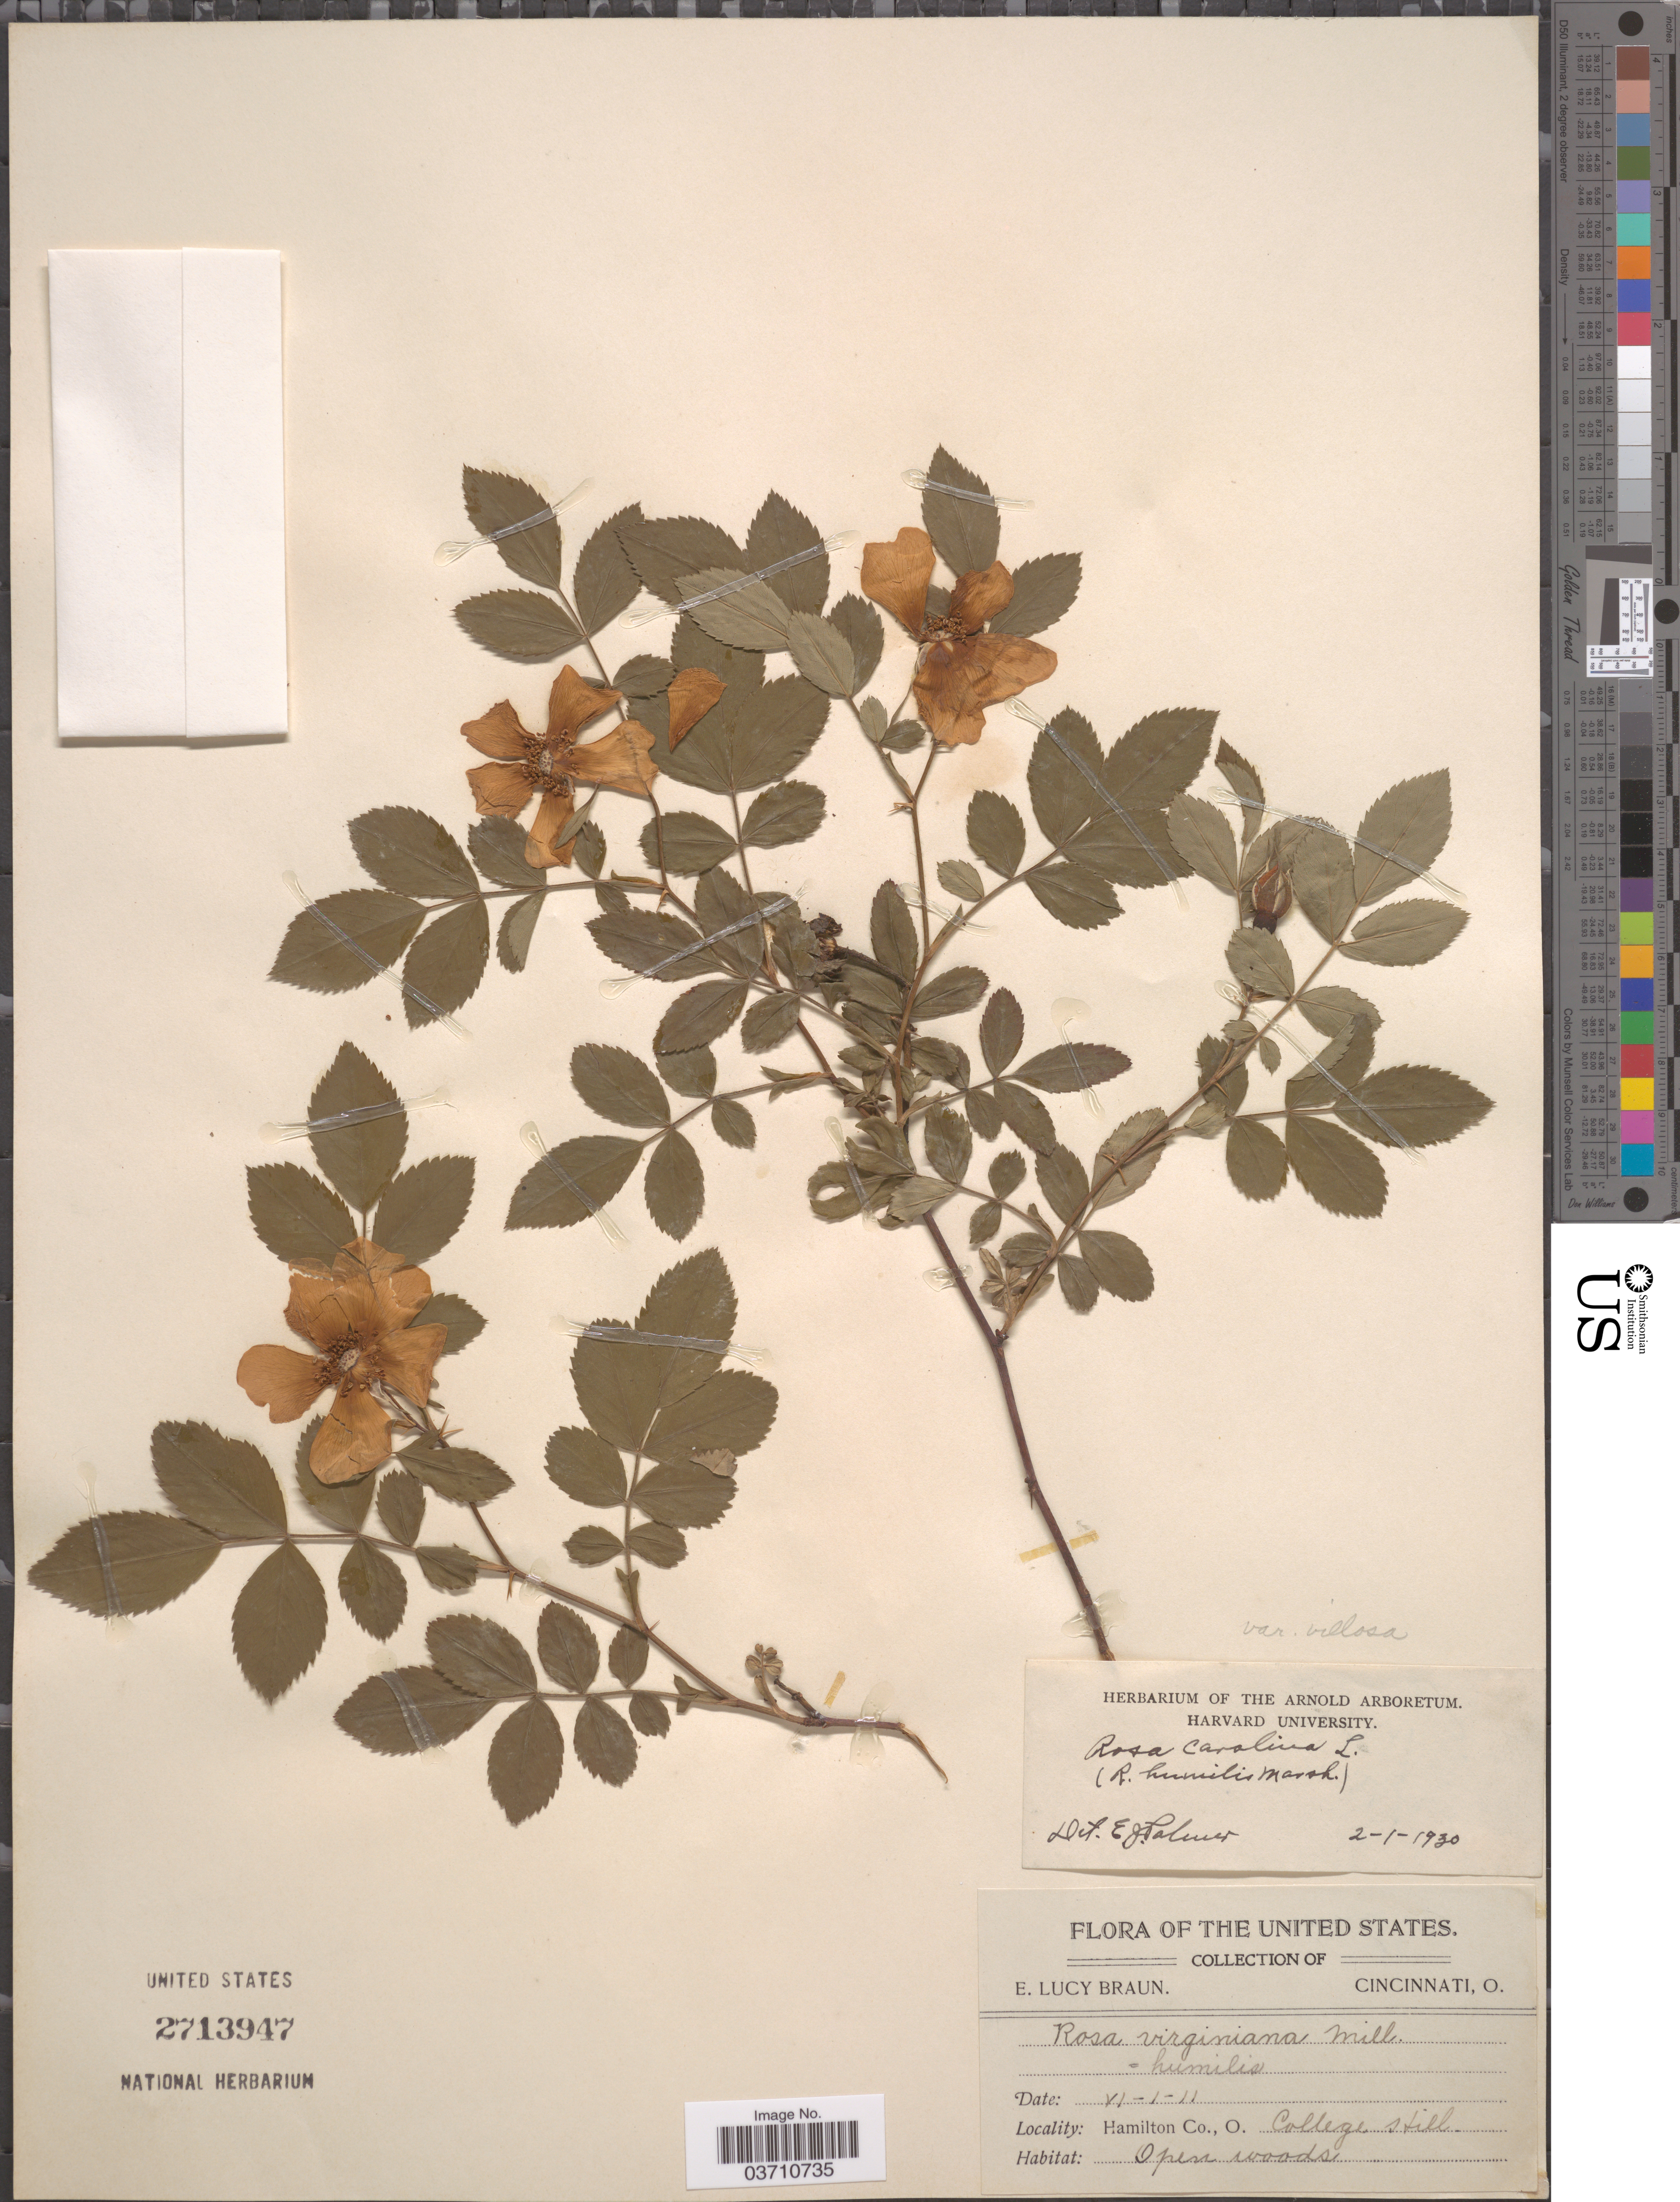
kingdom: Plantae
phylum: Tracheophyta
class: Magnoliopsida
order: Rosales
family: Rosaceae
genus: Rosa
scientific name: Rosa carolina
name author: L.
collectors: E. L. Braun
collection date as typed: Transcribed d/m/y: 1/6/11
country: United States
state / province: Ohio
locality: Hamilton Co. College Hill.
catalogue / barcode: US 2713947